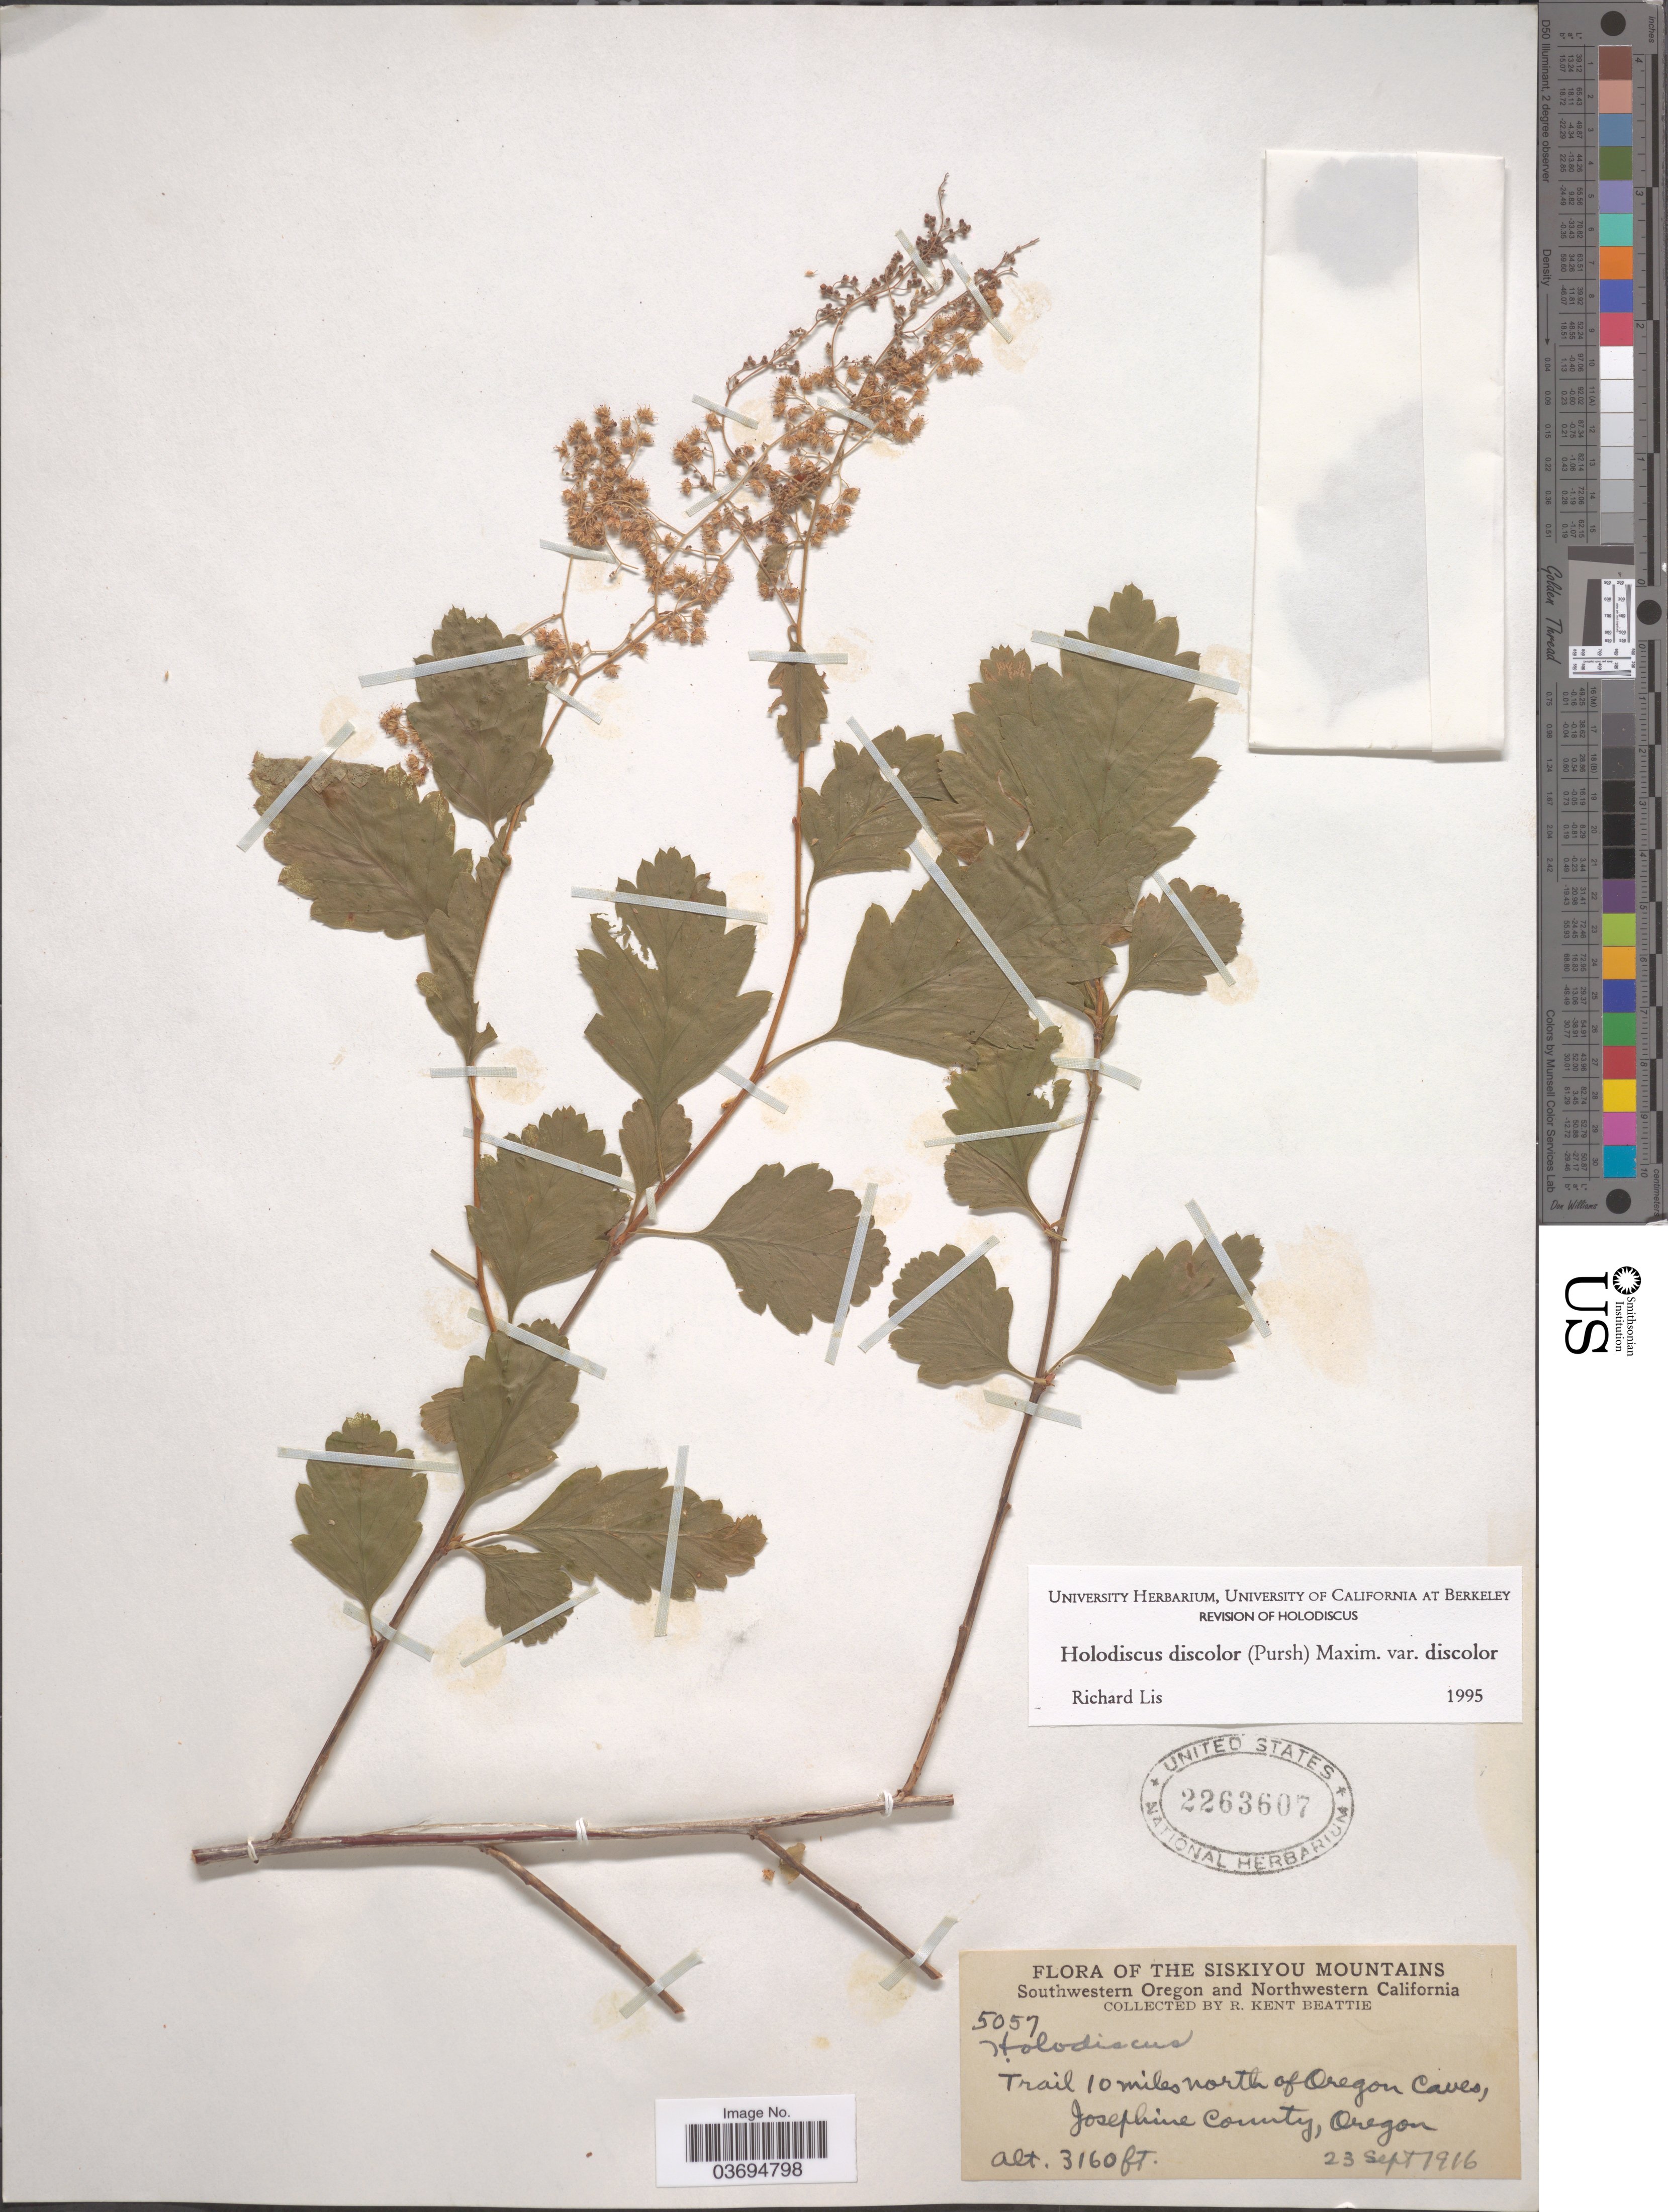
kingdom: Plantae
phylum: Tracheophyta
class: Magnoliopsida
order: Rosales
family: Rosaceae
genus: Holodiscus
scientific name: Holodiscus discolor var. discolor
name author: (Pursh) Maxim.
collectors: R. K. Beattie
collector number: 5057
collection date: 1916-09-23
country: United States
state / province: Oregon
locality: Siskiyou Mountains. Southwestern Oregon and Northwestern California. Trail 10 miles north of Oregon Caves, Josephine County.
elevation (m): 963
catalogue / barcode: US 2263607